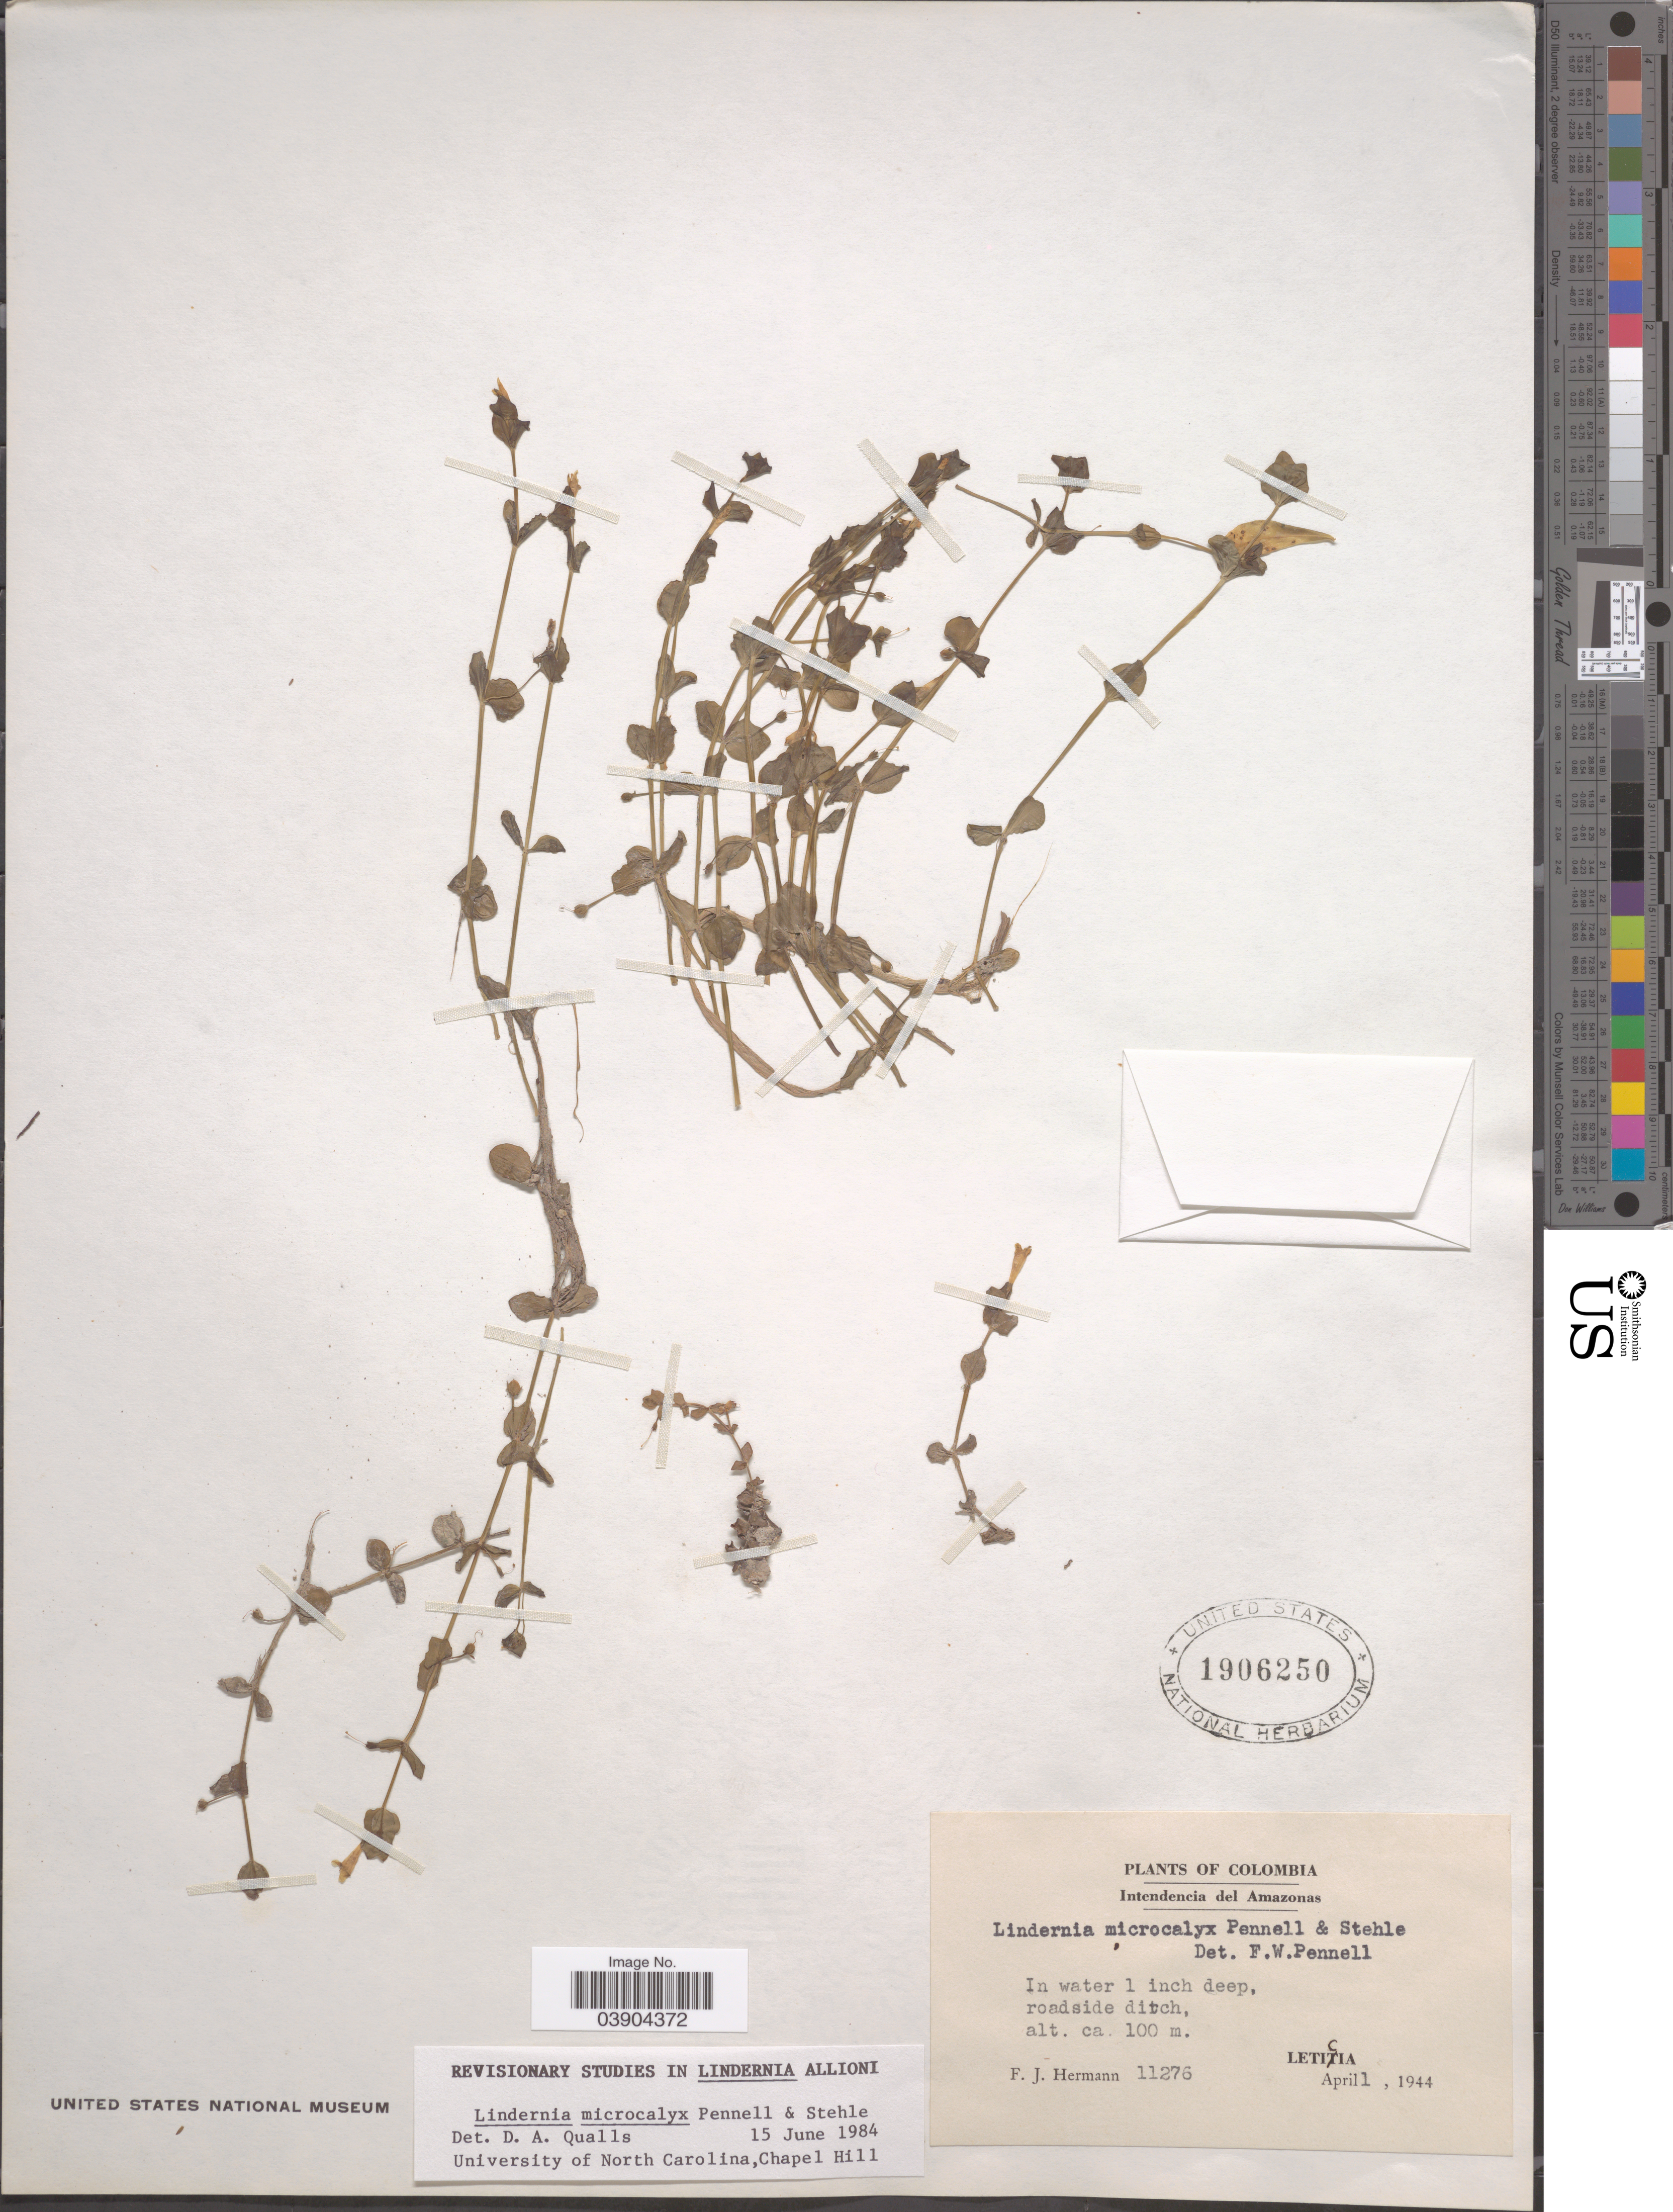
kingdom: Plantae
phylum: Tracheophyta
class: Magnoliopsida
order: Lamiales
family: Linderniaceae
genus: Lindernia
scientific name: Lindernia microcalyx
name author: Pennell & Stehlé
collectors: F. J. Hermann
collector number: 11276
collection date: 1944-04-01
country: Colombia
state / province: Amazônas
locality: Intendencia del Amazonas. Leticia.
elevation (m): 100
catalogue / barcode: US 1906250